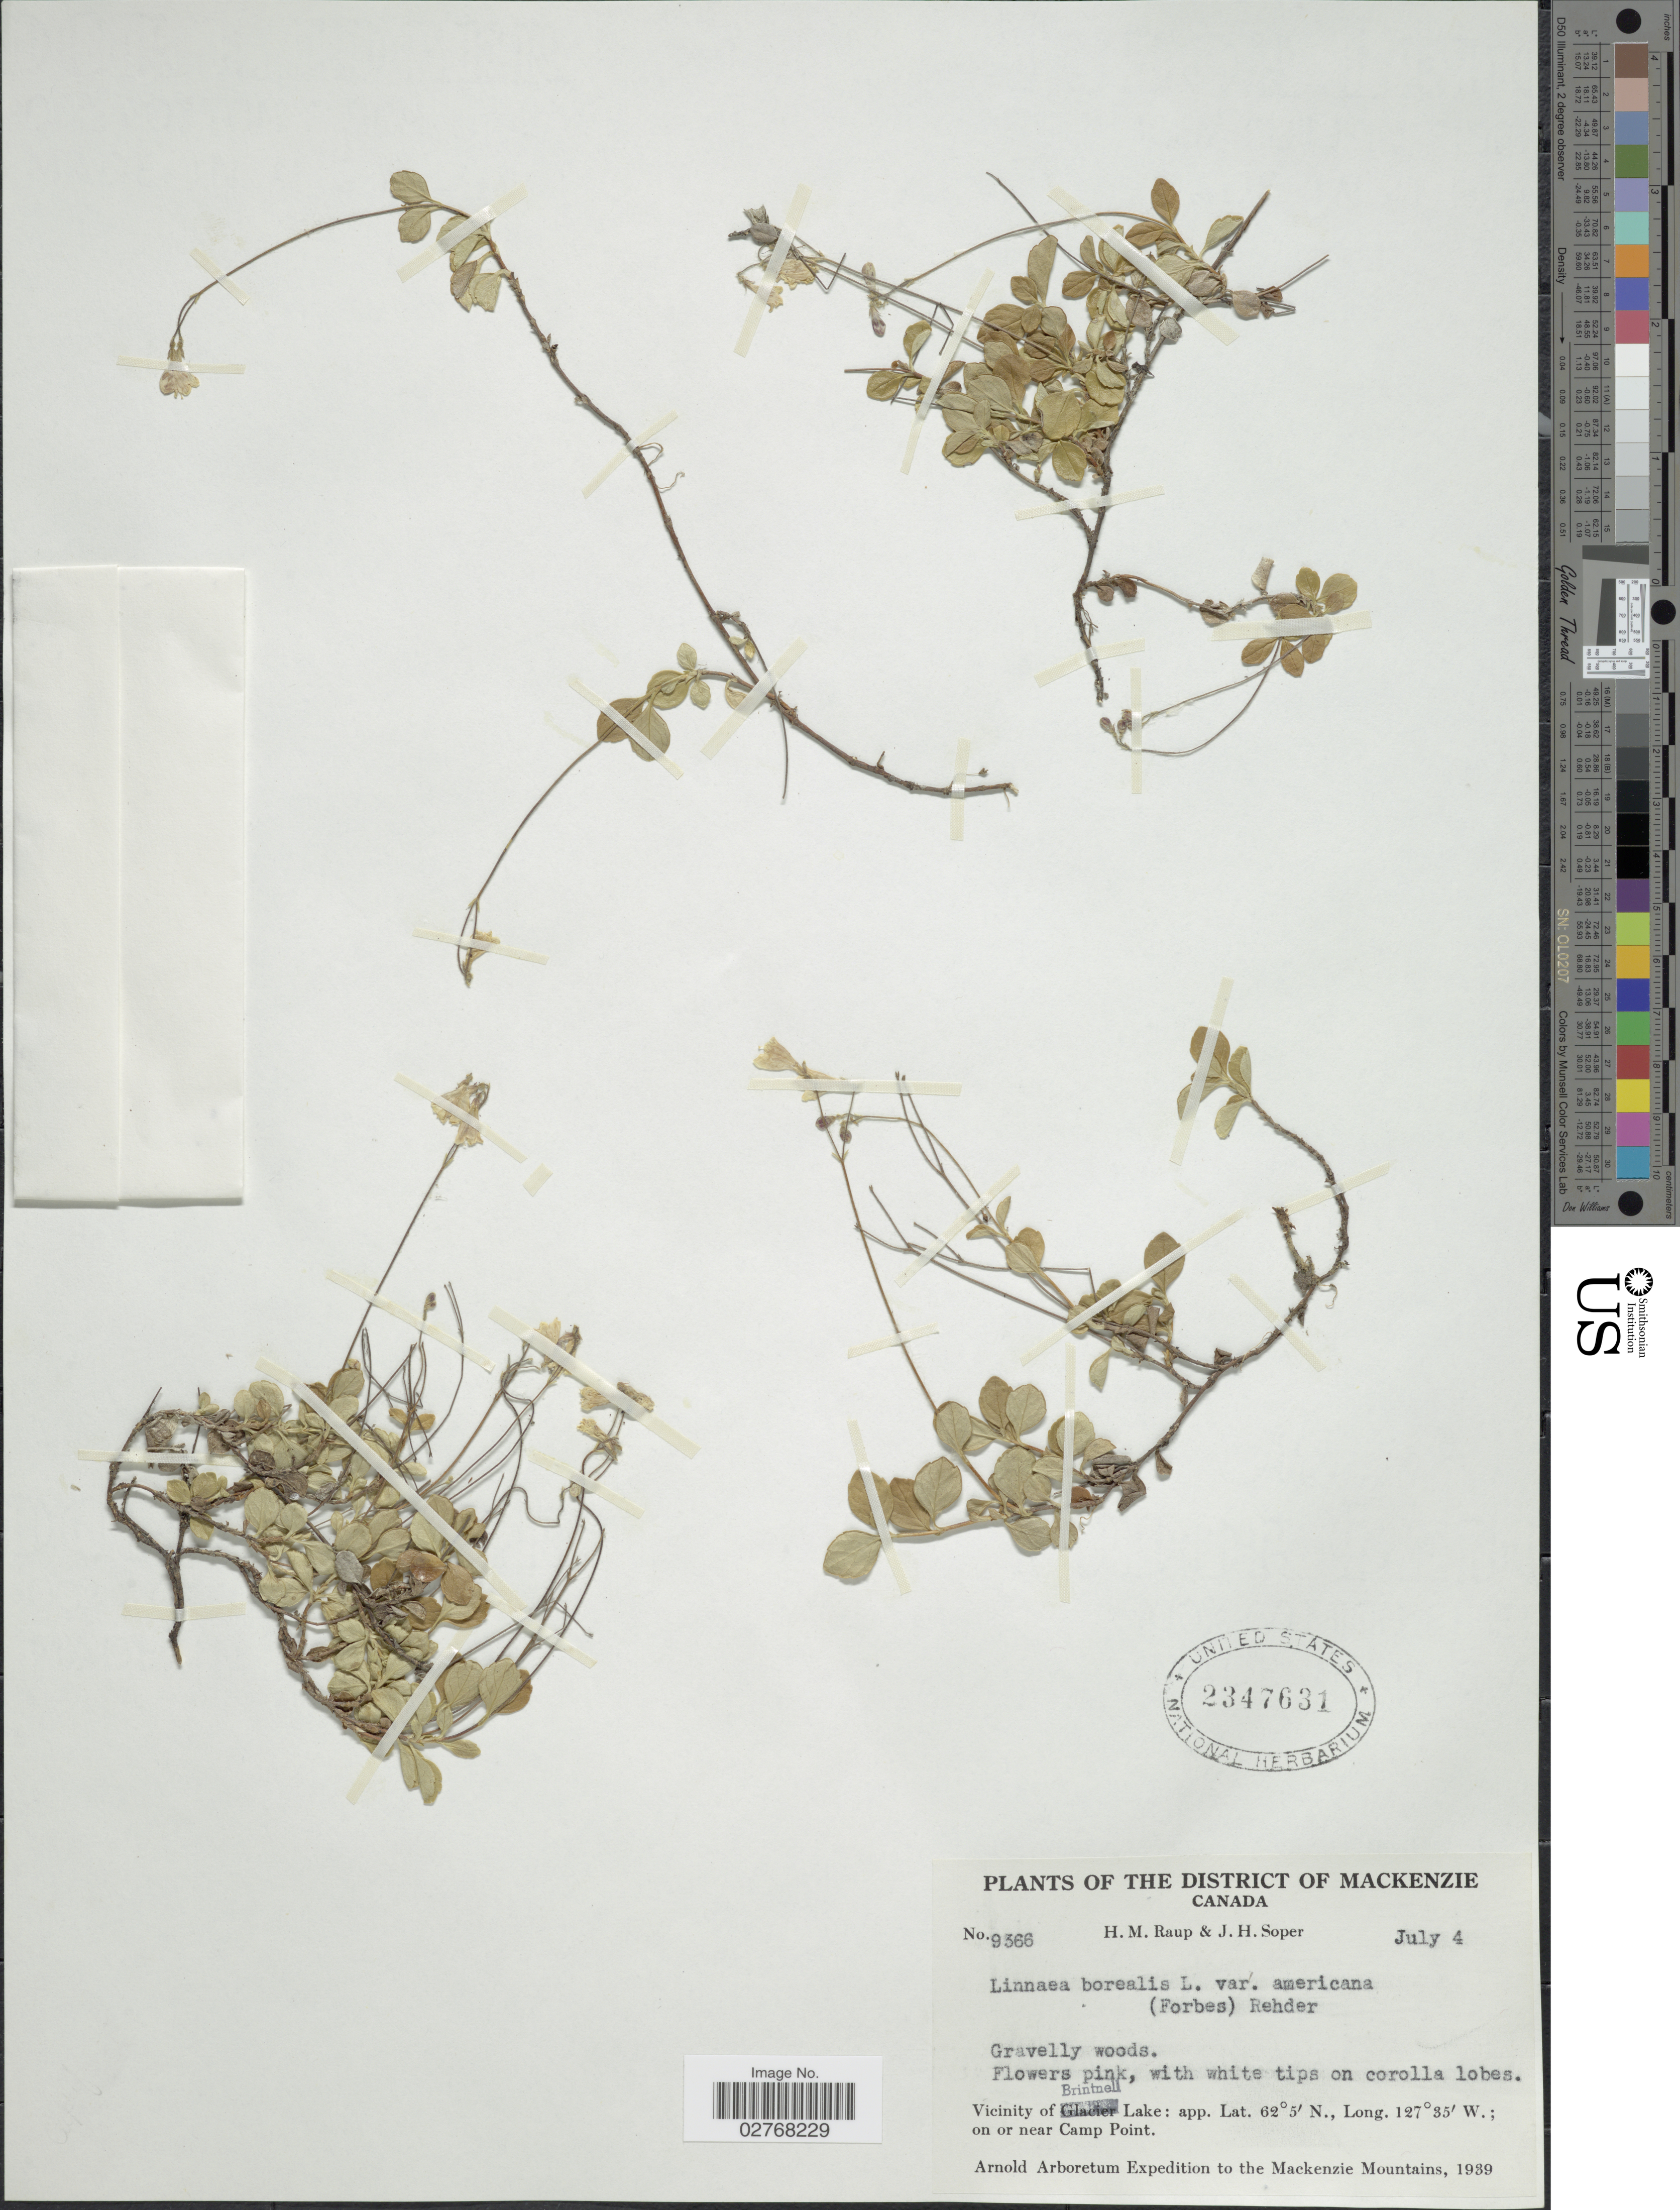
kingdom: Plantae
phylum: Tracheophyta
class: Magnoliopsida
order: Dipsacales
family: Caprifoliaceae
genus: Linnaea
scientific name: Linnaea borealis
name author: L.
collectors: H. Raup & J. H. Soper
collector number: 9366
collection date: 1939-07-04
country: Canada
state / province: British Columbia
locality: District of Mackenzie. Vicinity of Brintnell Lake; on or near Camp Point. Mackenzie Mountains.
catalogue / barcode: US 2347631